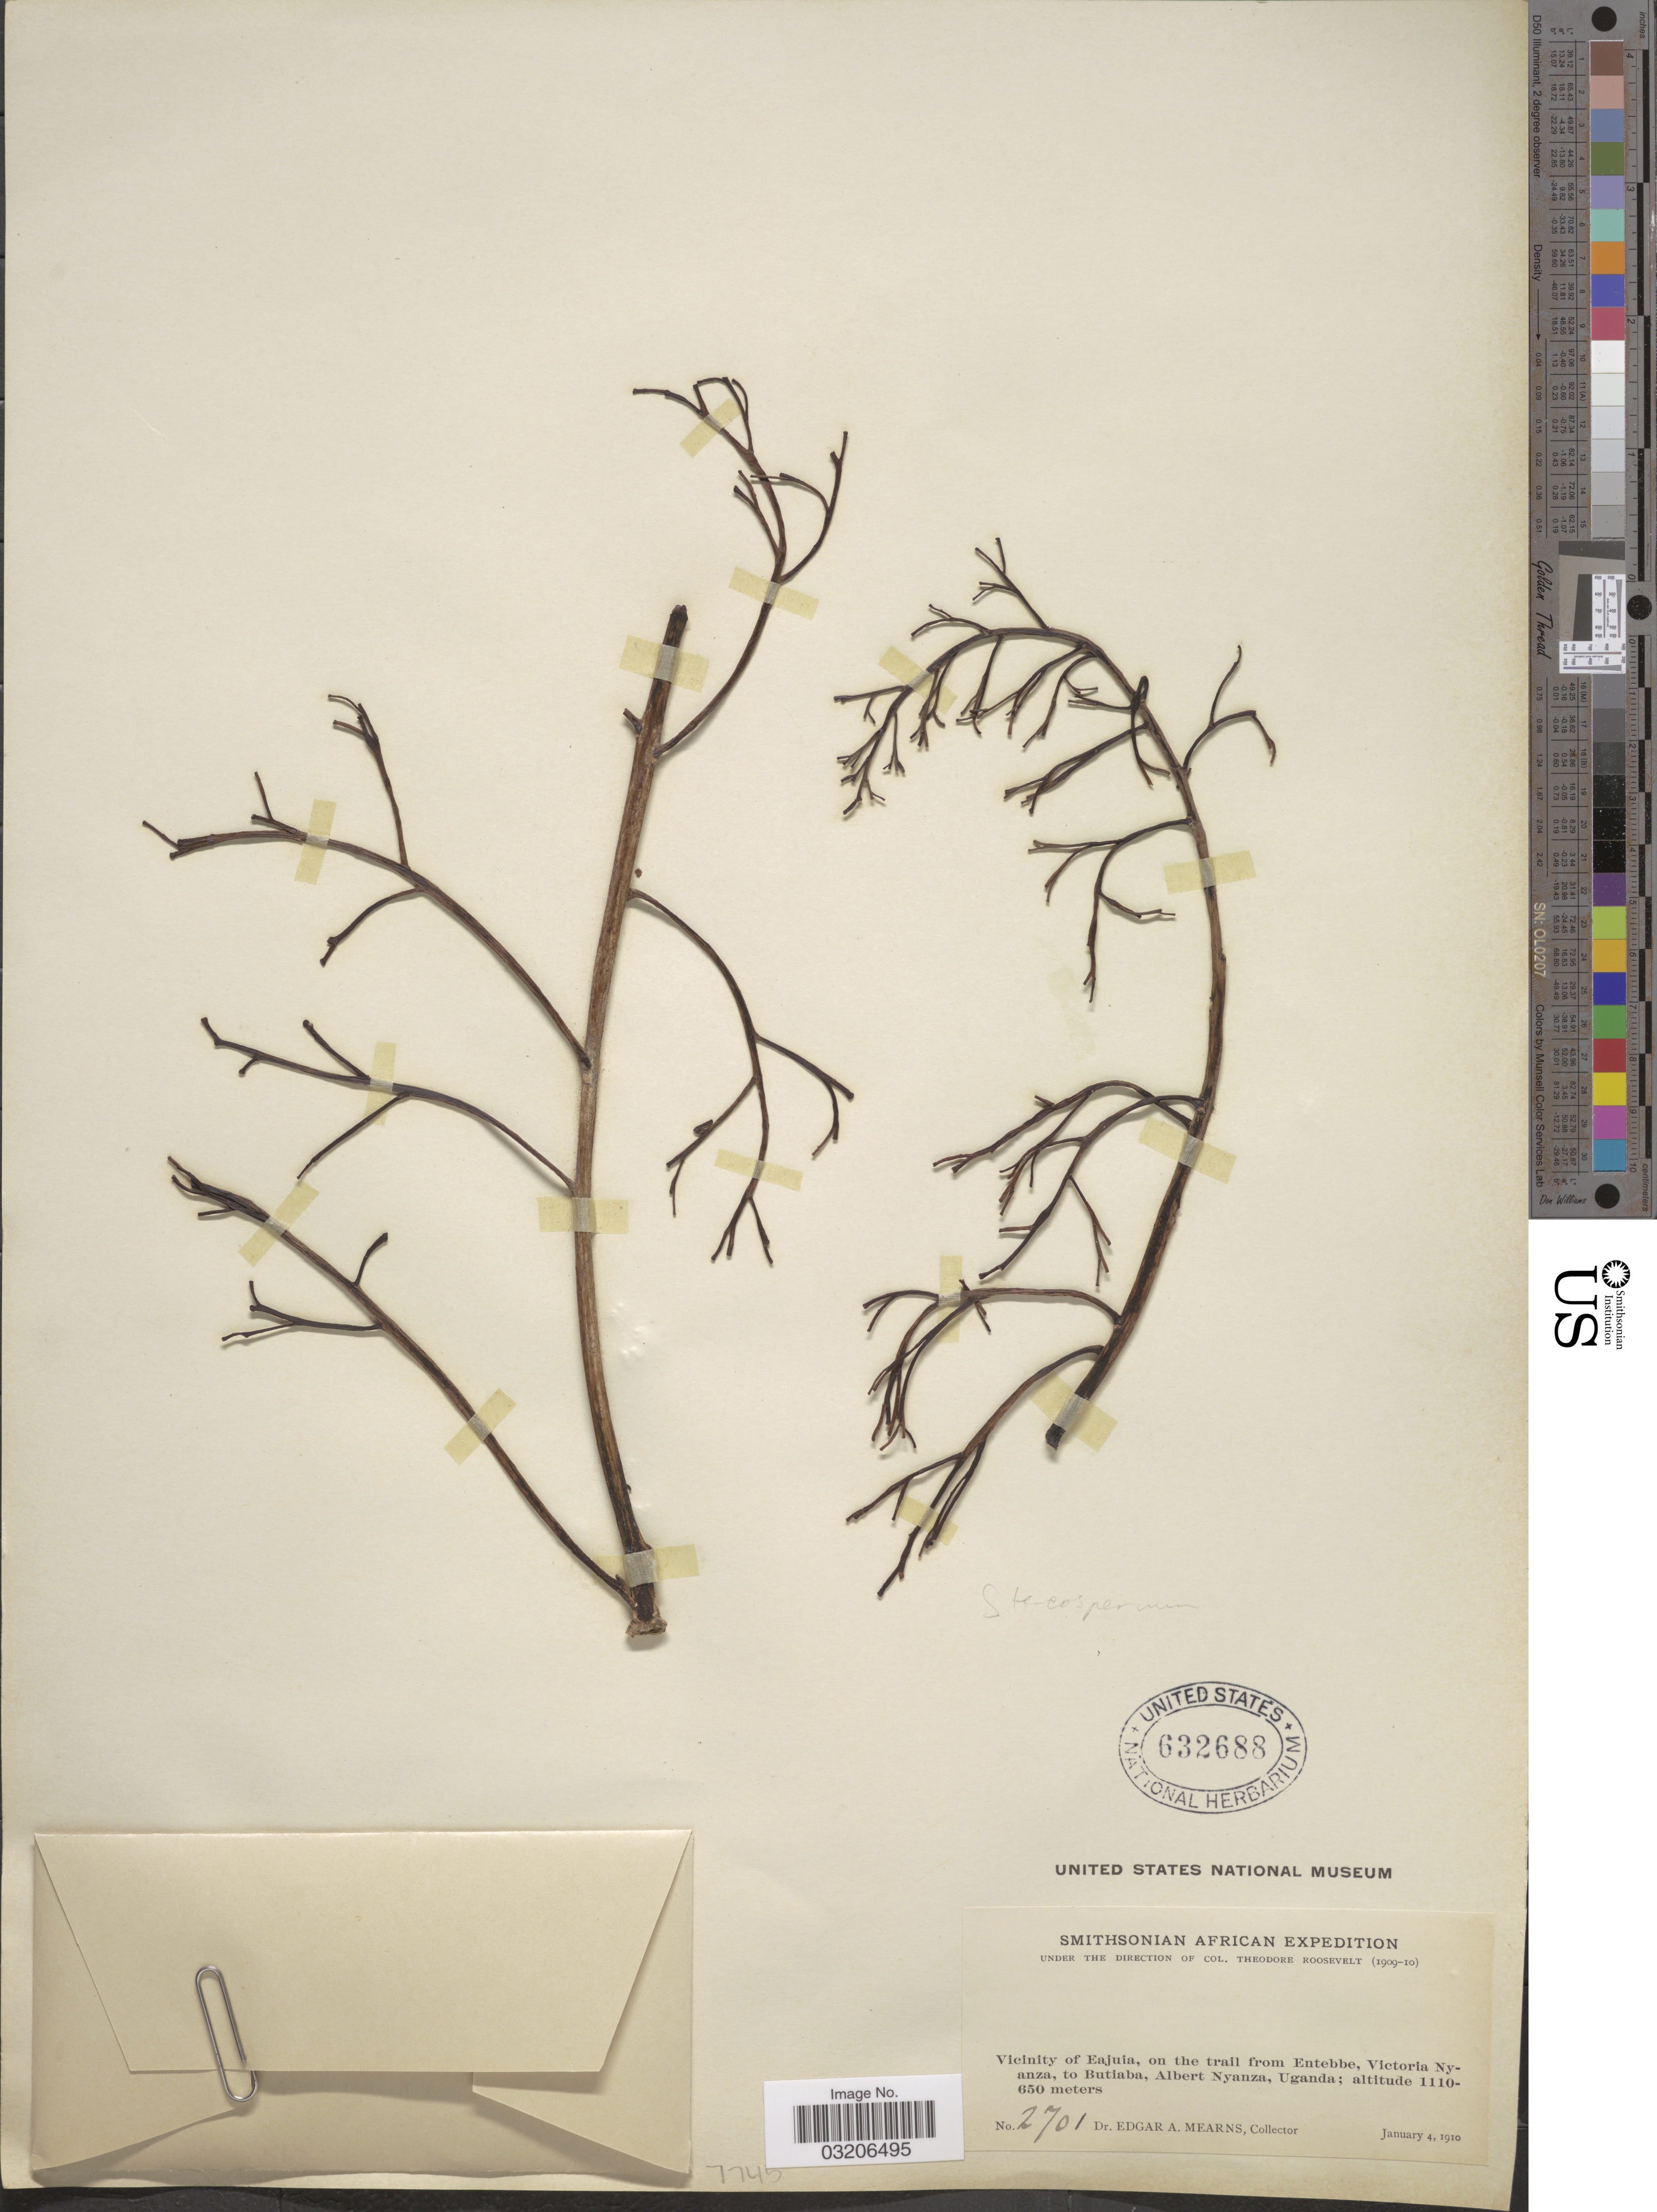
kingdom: Plantae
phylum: Tracheophyta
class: Magnoliopsida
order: Lamiales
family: Bignoniaceae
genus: Stereospermum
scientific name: Stereospermum sp.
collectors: E. A. Mearns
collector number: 2701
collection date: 1910-01-04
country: Uganda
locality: Vicinity of Eajuia, on the trail from Entebbe, Victoria Nyanza, to Butiaba, Albert Nyanza.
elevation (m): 650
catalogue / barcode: US 632688